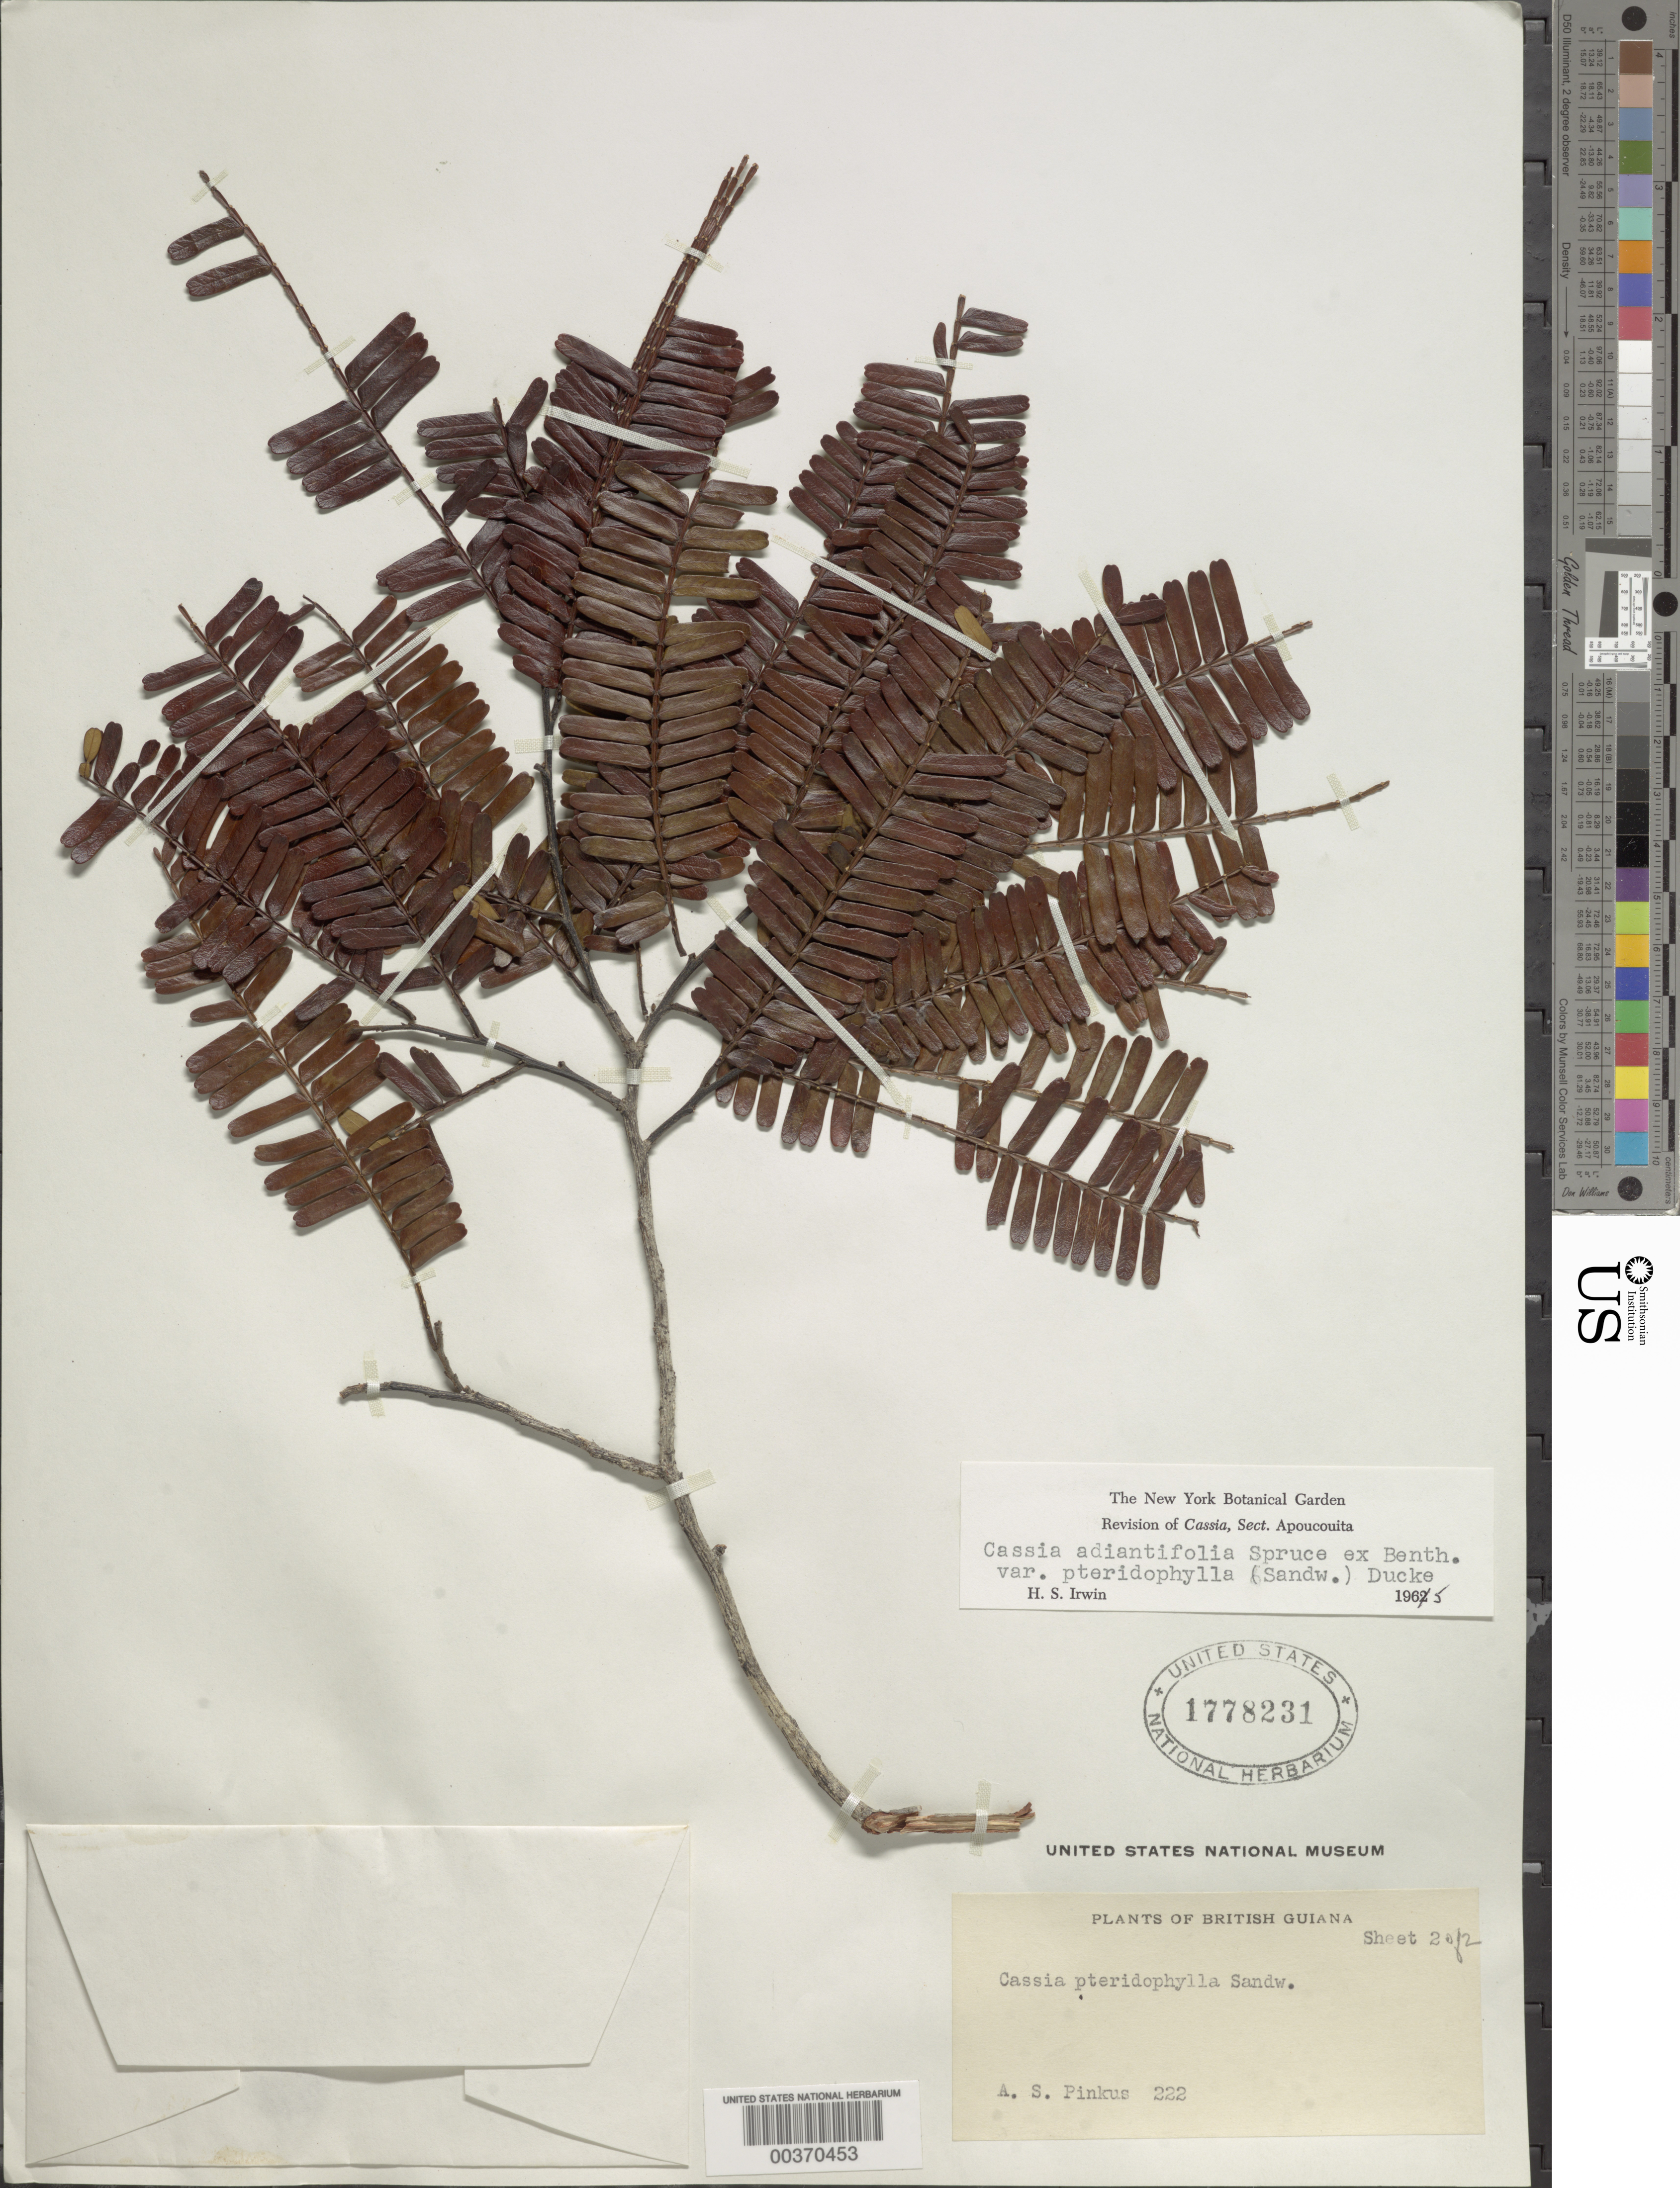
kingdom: Plantae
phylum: Tracheophyta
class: Magnoliopsida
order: Fabales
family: Fabaceae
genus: Chamaecrista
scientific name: Chamaecrista adiantifolia var. pteridophylla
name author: (Sandwith) H.S. Irwin & Barneby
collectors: A. Pinkus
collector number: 222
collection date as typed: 14 Feb 1939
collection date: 1939-02-14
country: Guyana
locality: Membaru creek; upper mazaruni river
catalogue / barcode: US 1778231